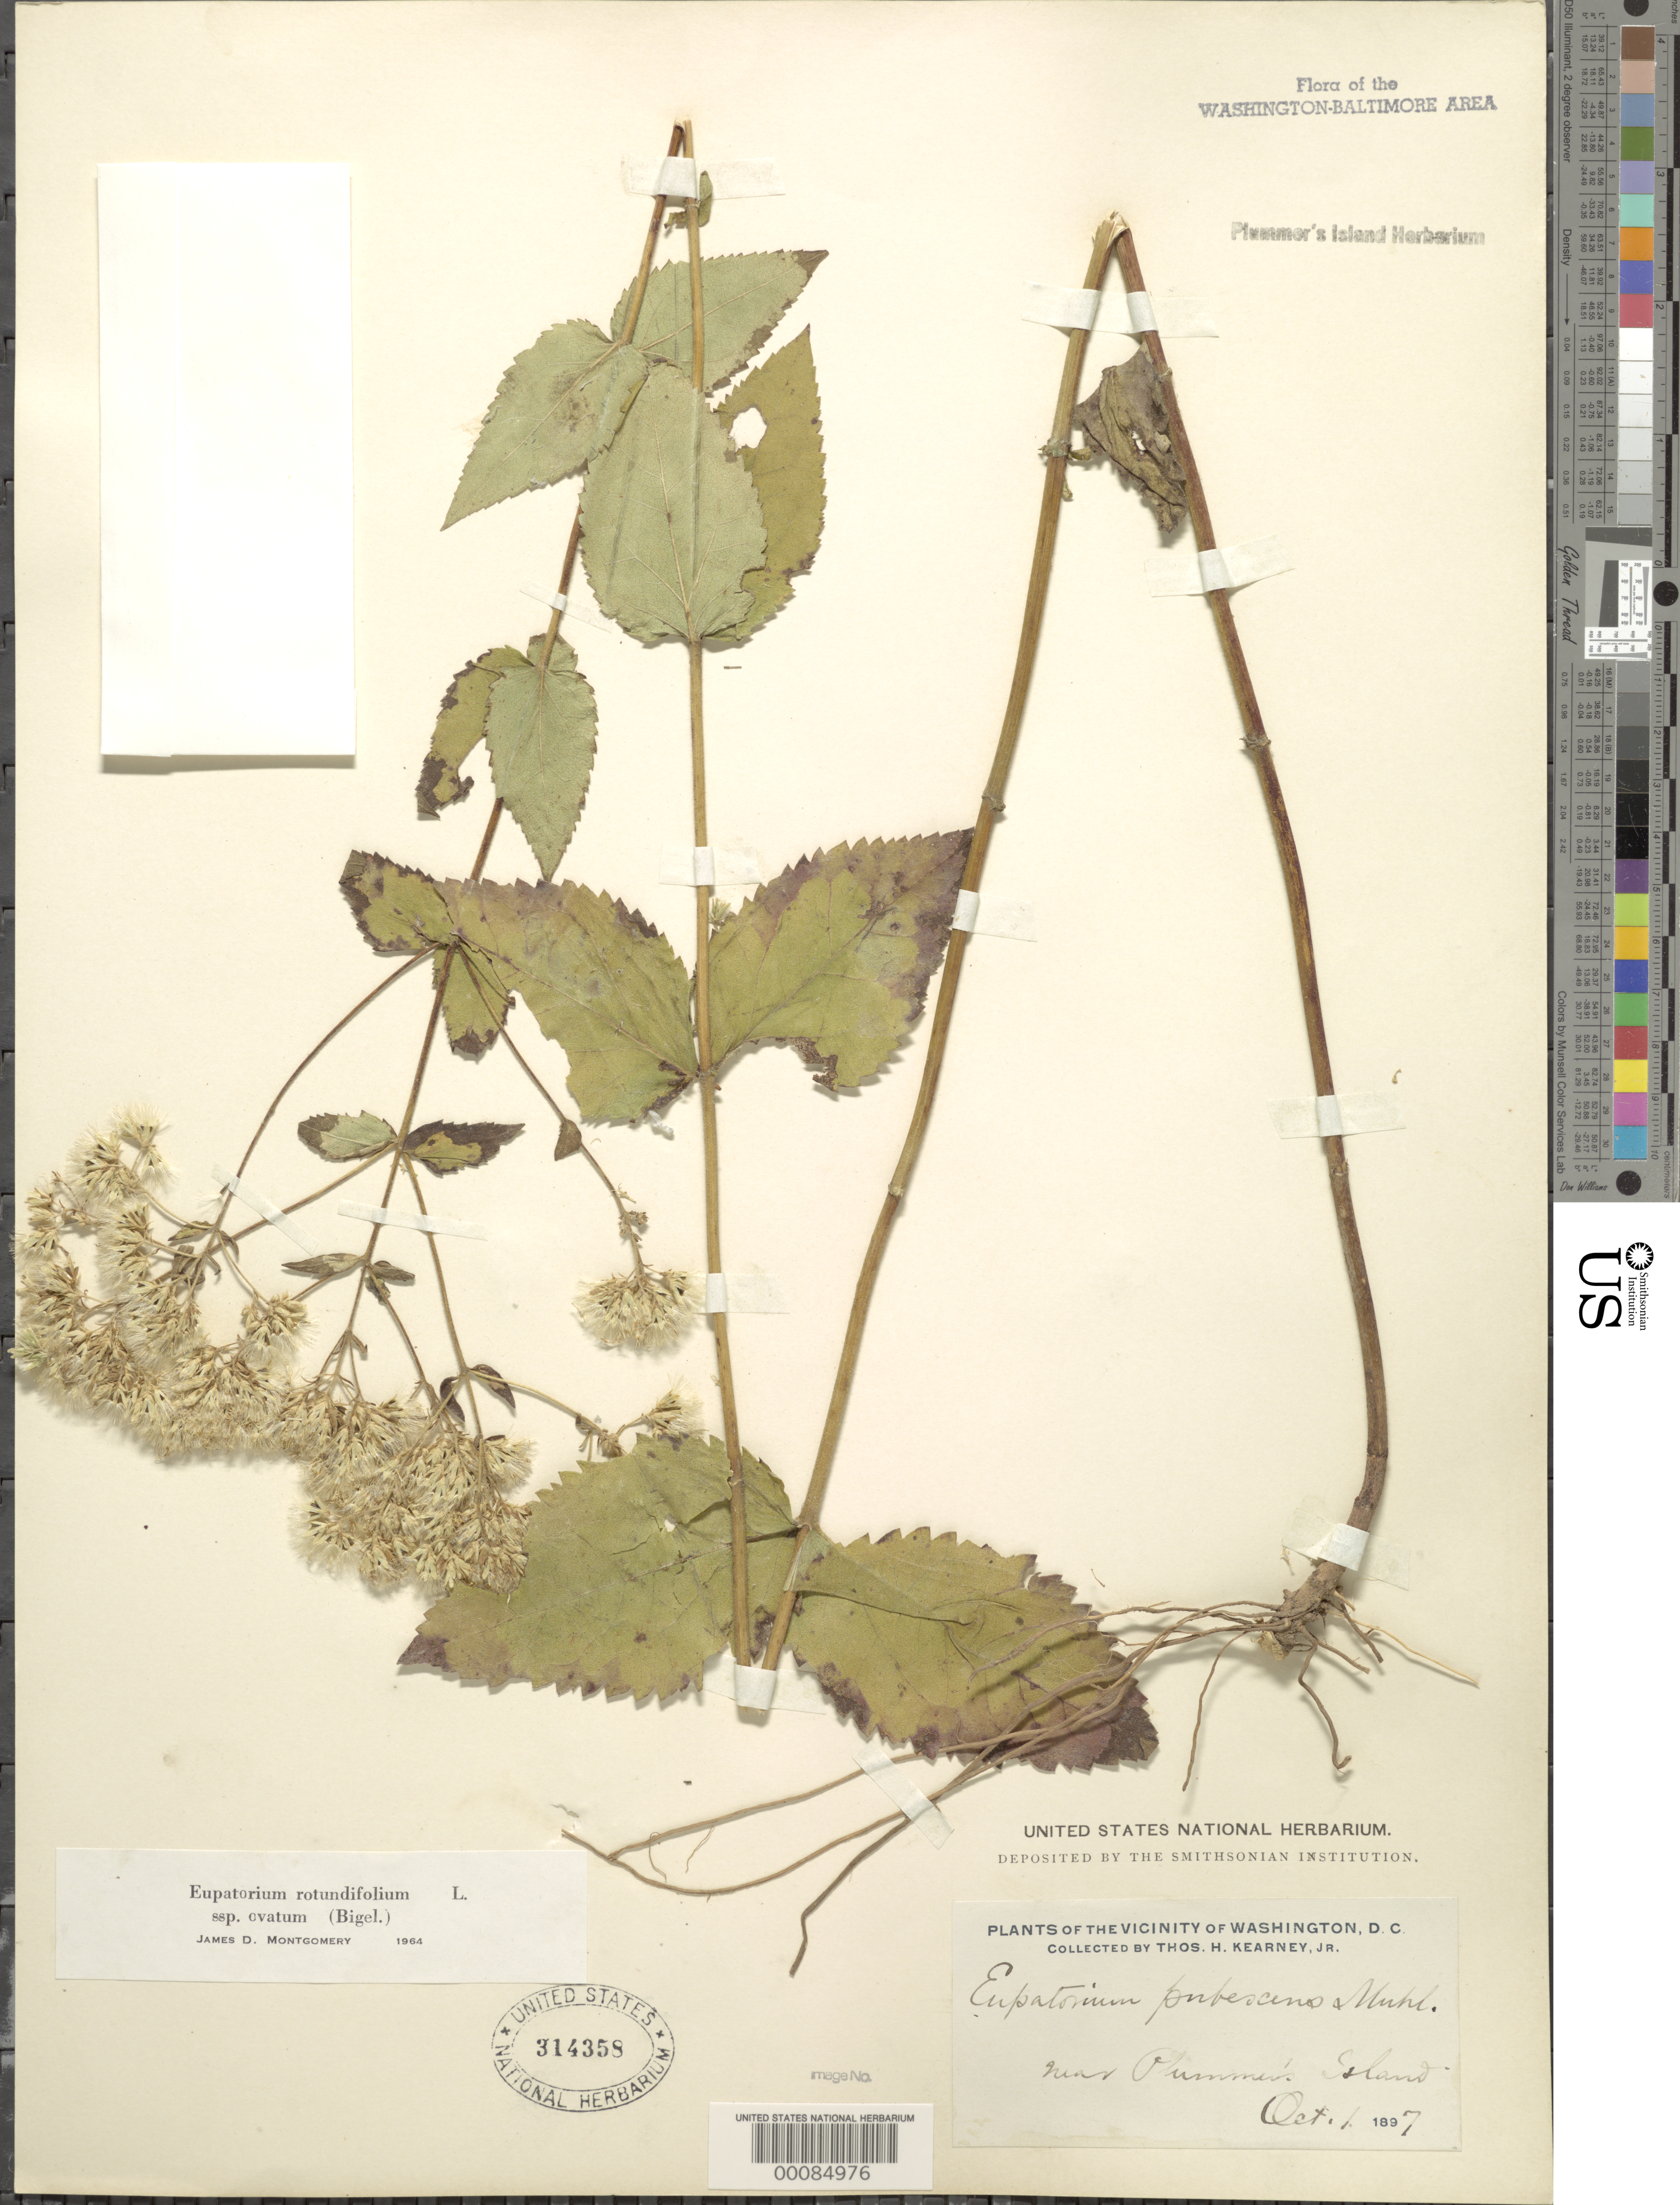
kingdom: Plantae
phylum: Tracheophyta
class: Magnoliopsida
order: Asterales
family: Asteraceae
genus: Eupatorium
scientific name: Eupatorium rotundifolium var. ovatum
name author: (Bigelow) J.D. Montgom. & Fairbrothers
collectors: T. H. Kearney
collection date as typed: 01 Oct 1897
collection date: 1897-10-01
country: United States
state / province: Maryland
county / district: Montgomery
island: Plummers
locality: Plummers Island vicinity C. & O. Canal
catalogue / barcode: US 314358